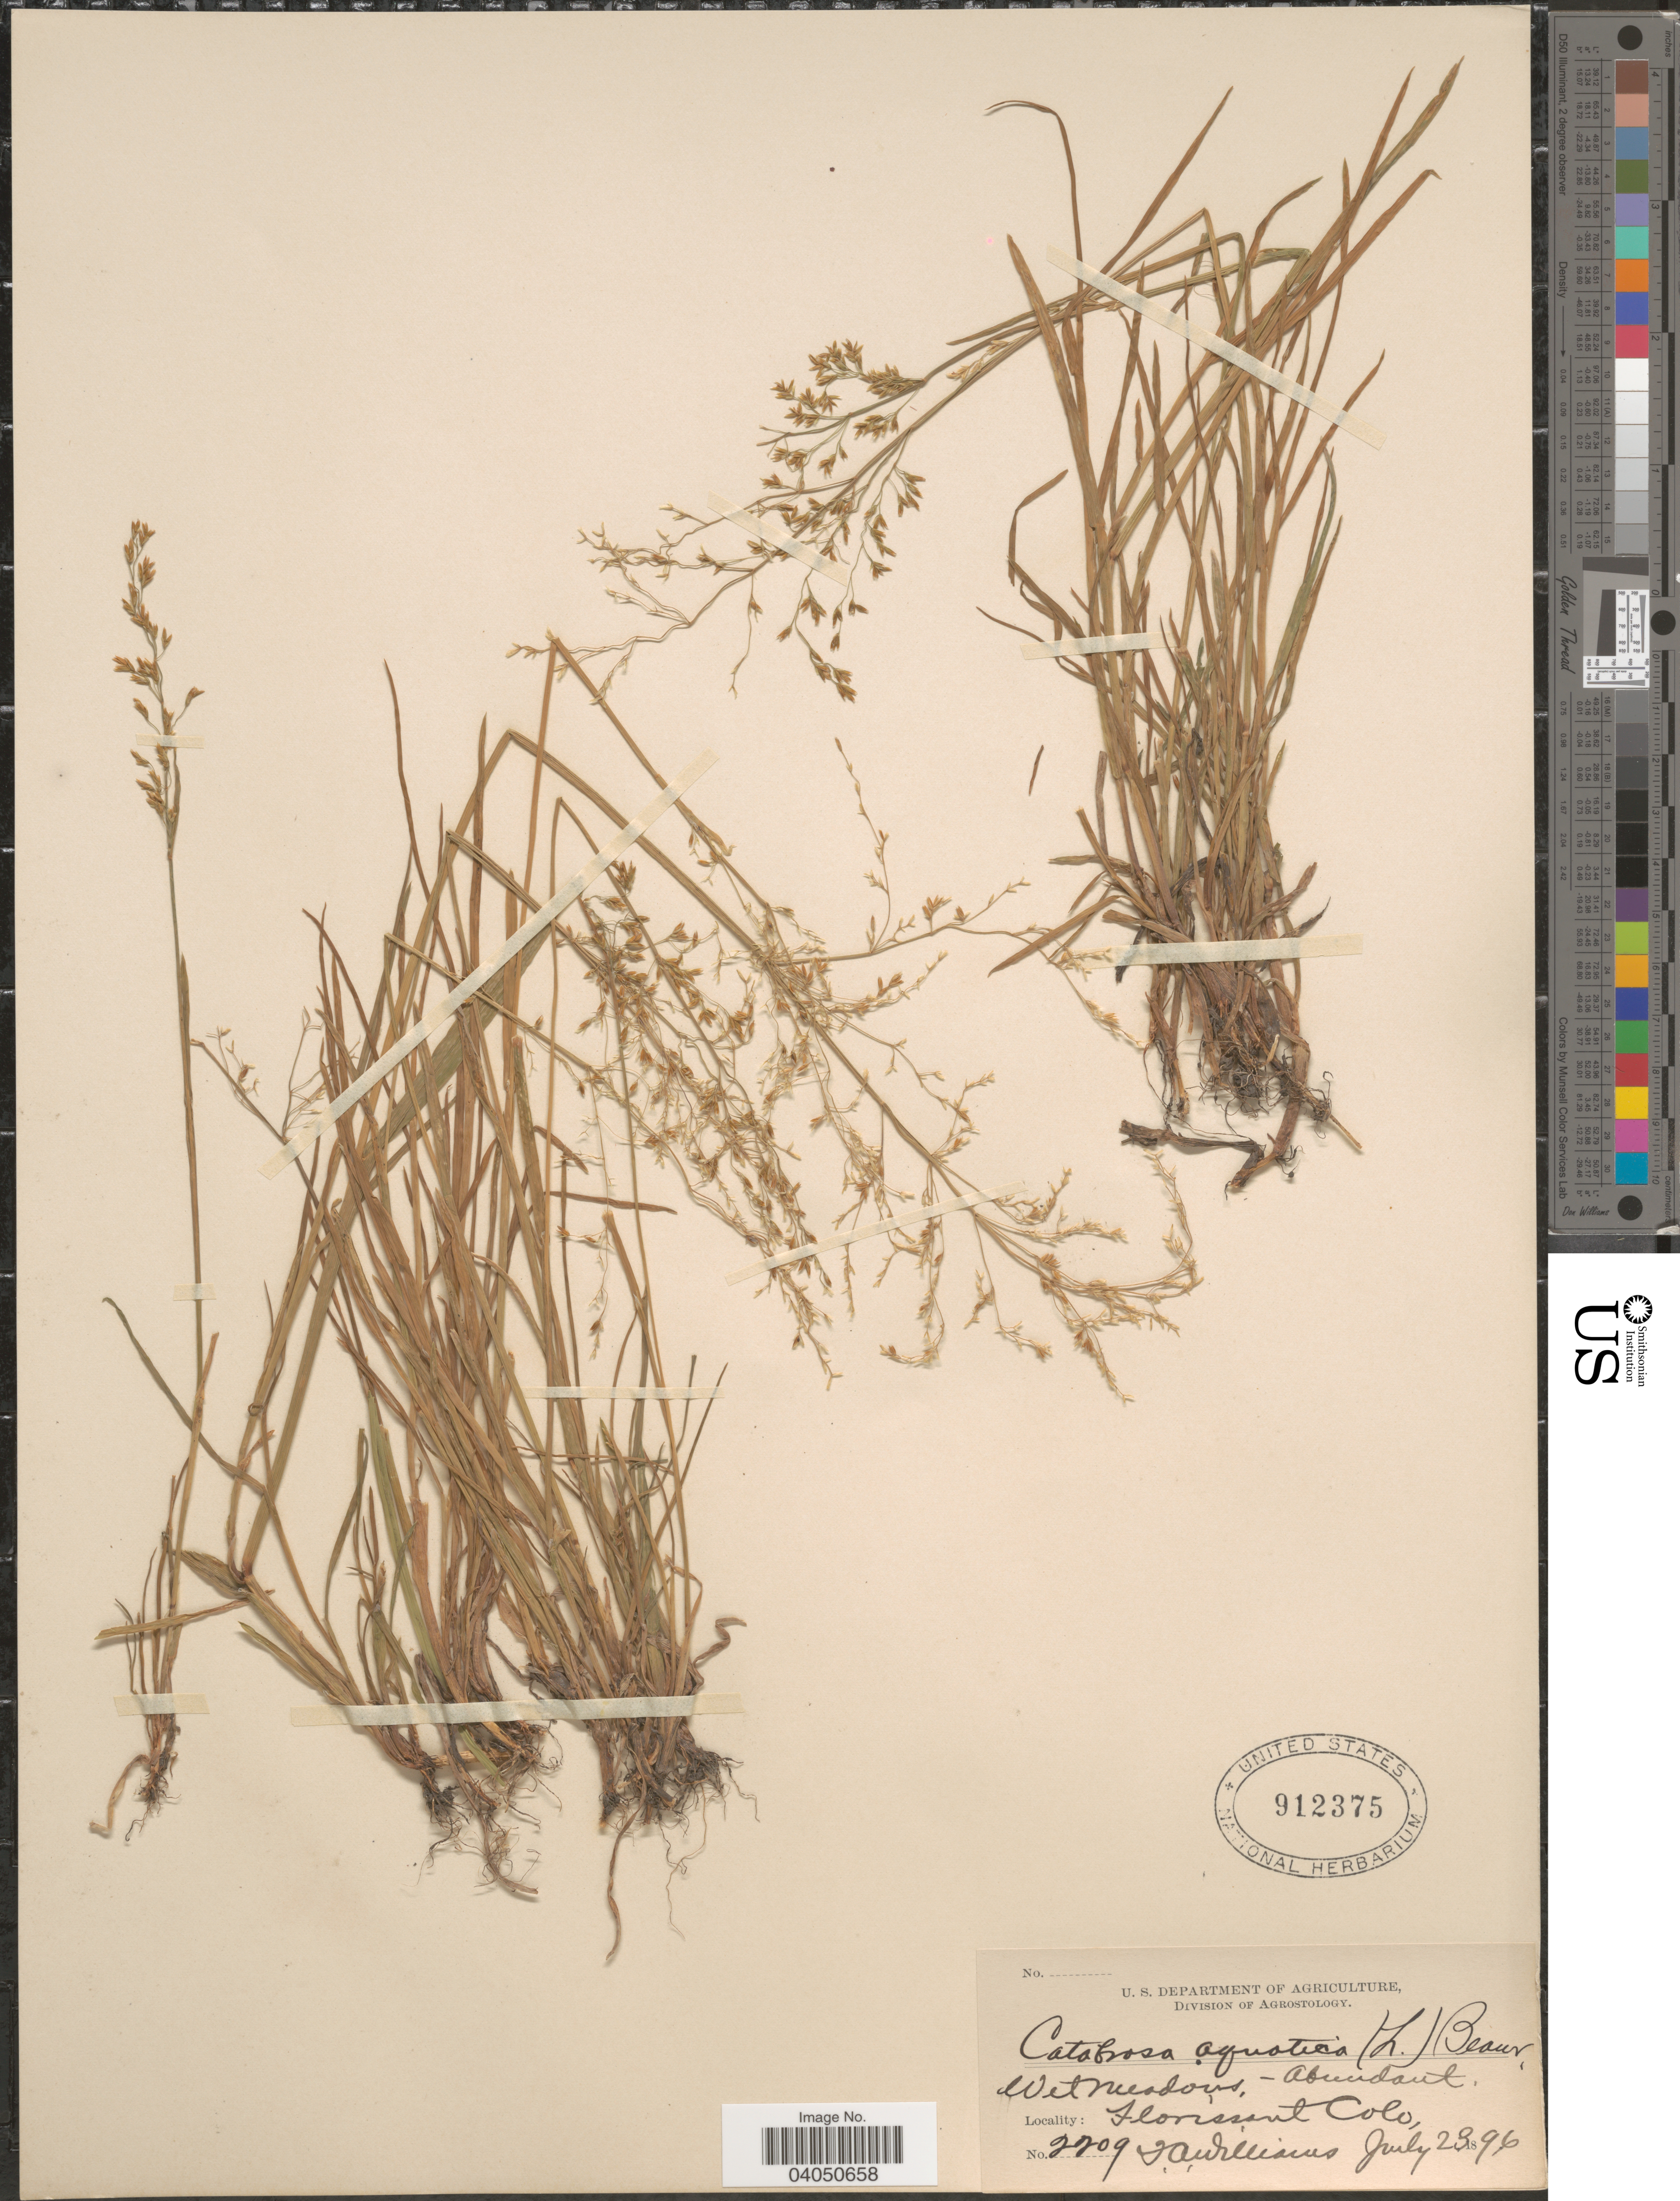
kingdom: Plantae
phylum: Tracheophyta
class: Liliopsida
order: Poales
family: Poaceae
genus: Catabrosa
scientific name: Catabrosa aquatica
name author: (L.) P. Beauv.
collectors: T. Williams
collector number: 2209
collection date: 1896-07-23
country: United States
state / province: Colorado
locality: Florissant.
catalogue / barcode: US 912375